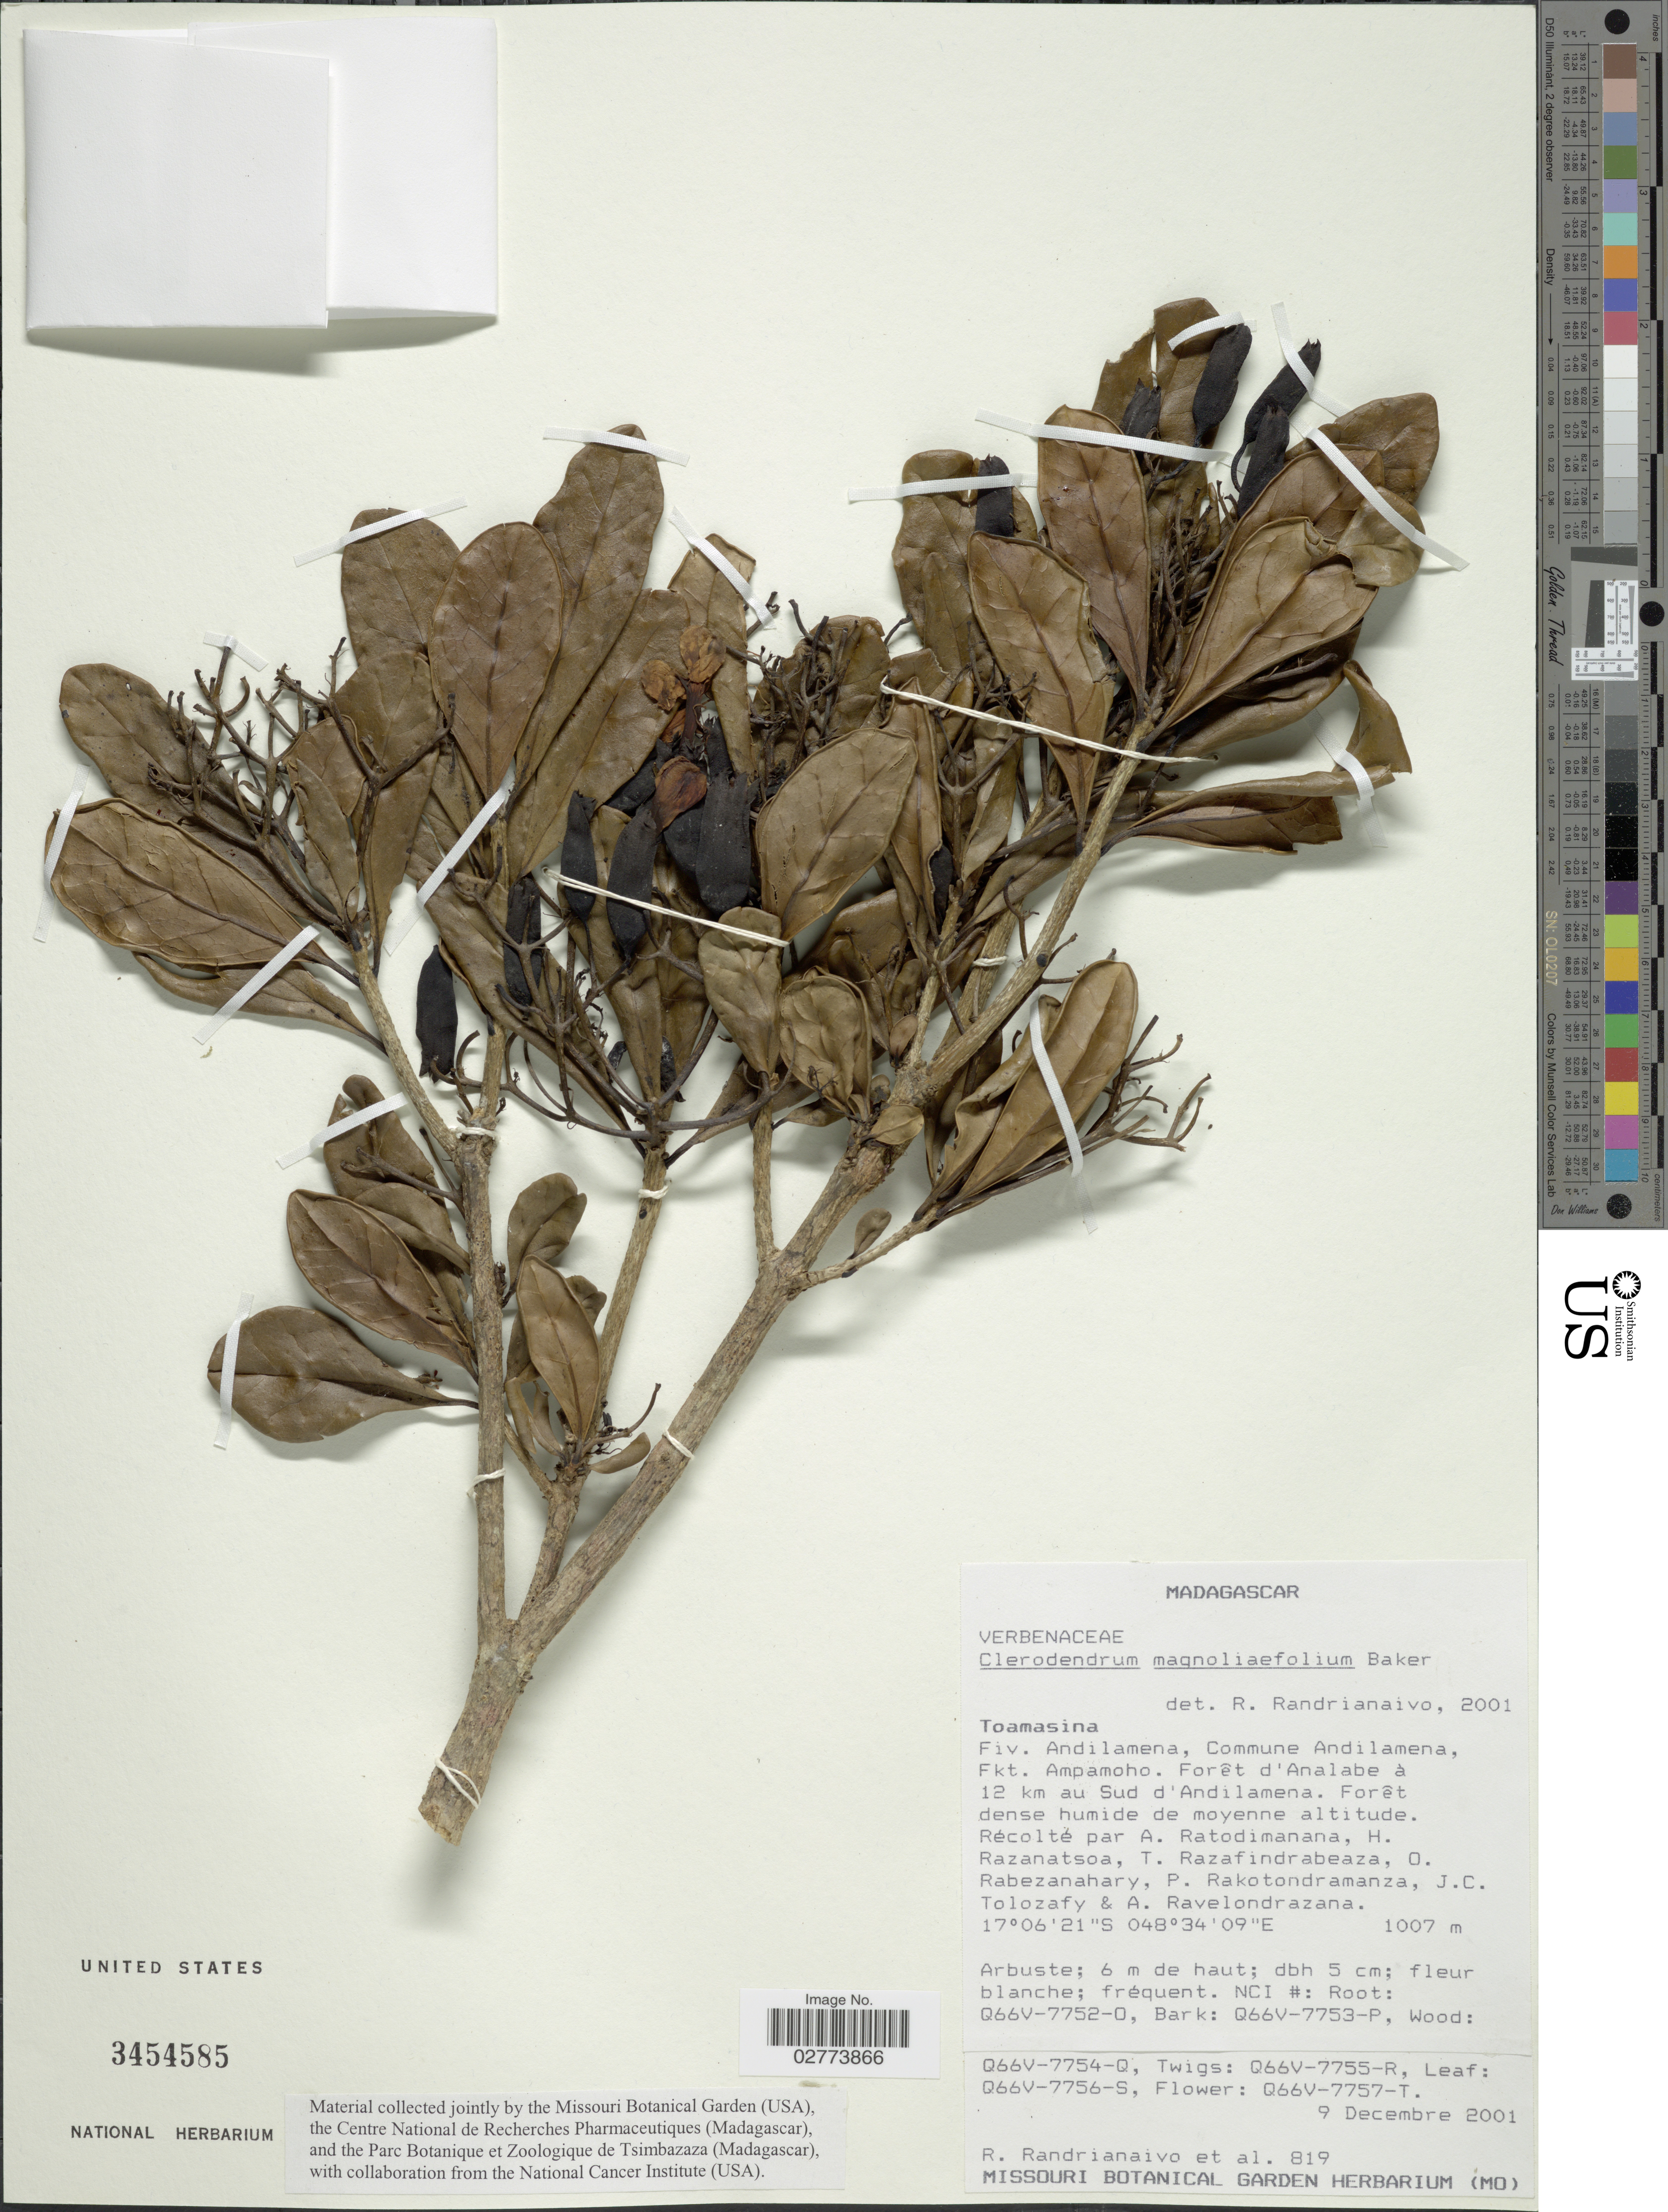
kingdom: Plantae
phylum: Tracheophyta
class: Magnoliopsida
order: Lamiales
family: Lamiaceae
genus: Clerodendrum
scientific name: Clerodendrum magnoliifolium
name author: Baker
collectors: R. Randrianaivo, A. Ratodimanana, H. Razanatsoa, T. Razafindrabeaza & et al.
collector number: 819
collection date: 2001-12-09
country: Madagascar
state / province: Alaotra Mangoro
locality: Fiv. Andilamena, Commune Andilamena, Fkt. Ampamoho. Forêt d'Analabe à 12 km au Sud d'Andilamena.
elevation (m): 1007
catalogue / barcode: US 3454585